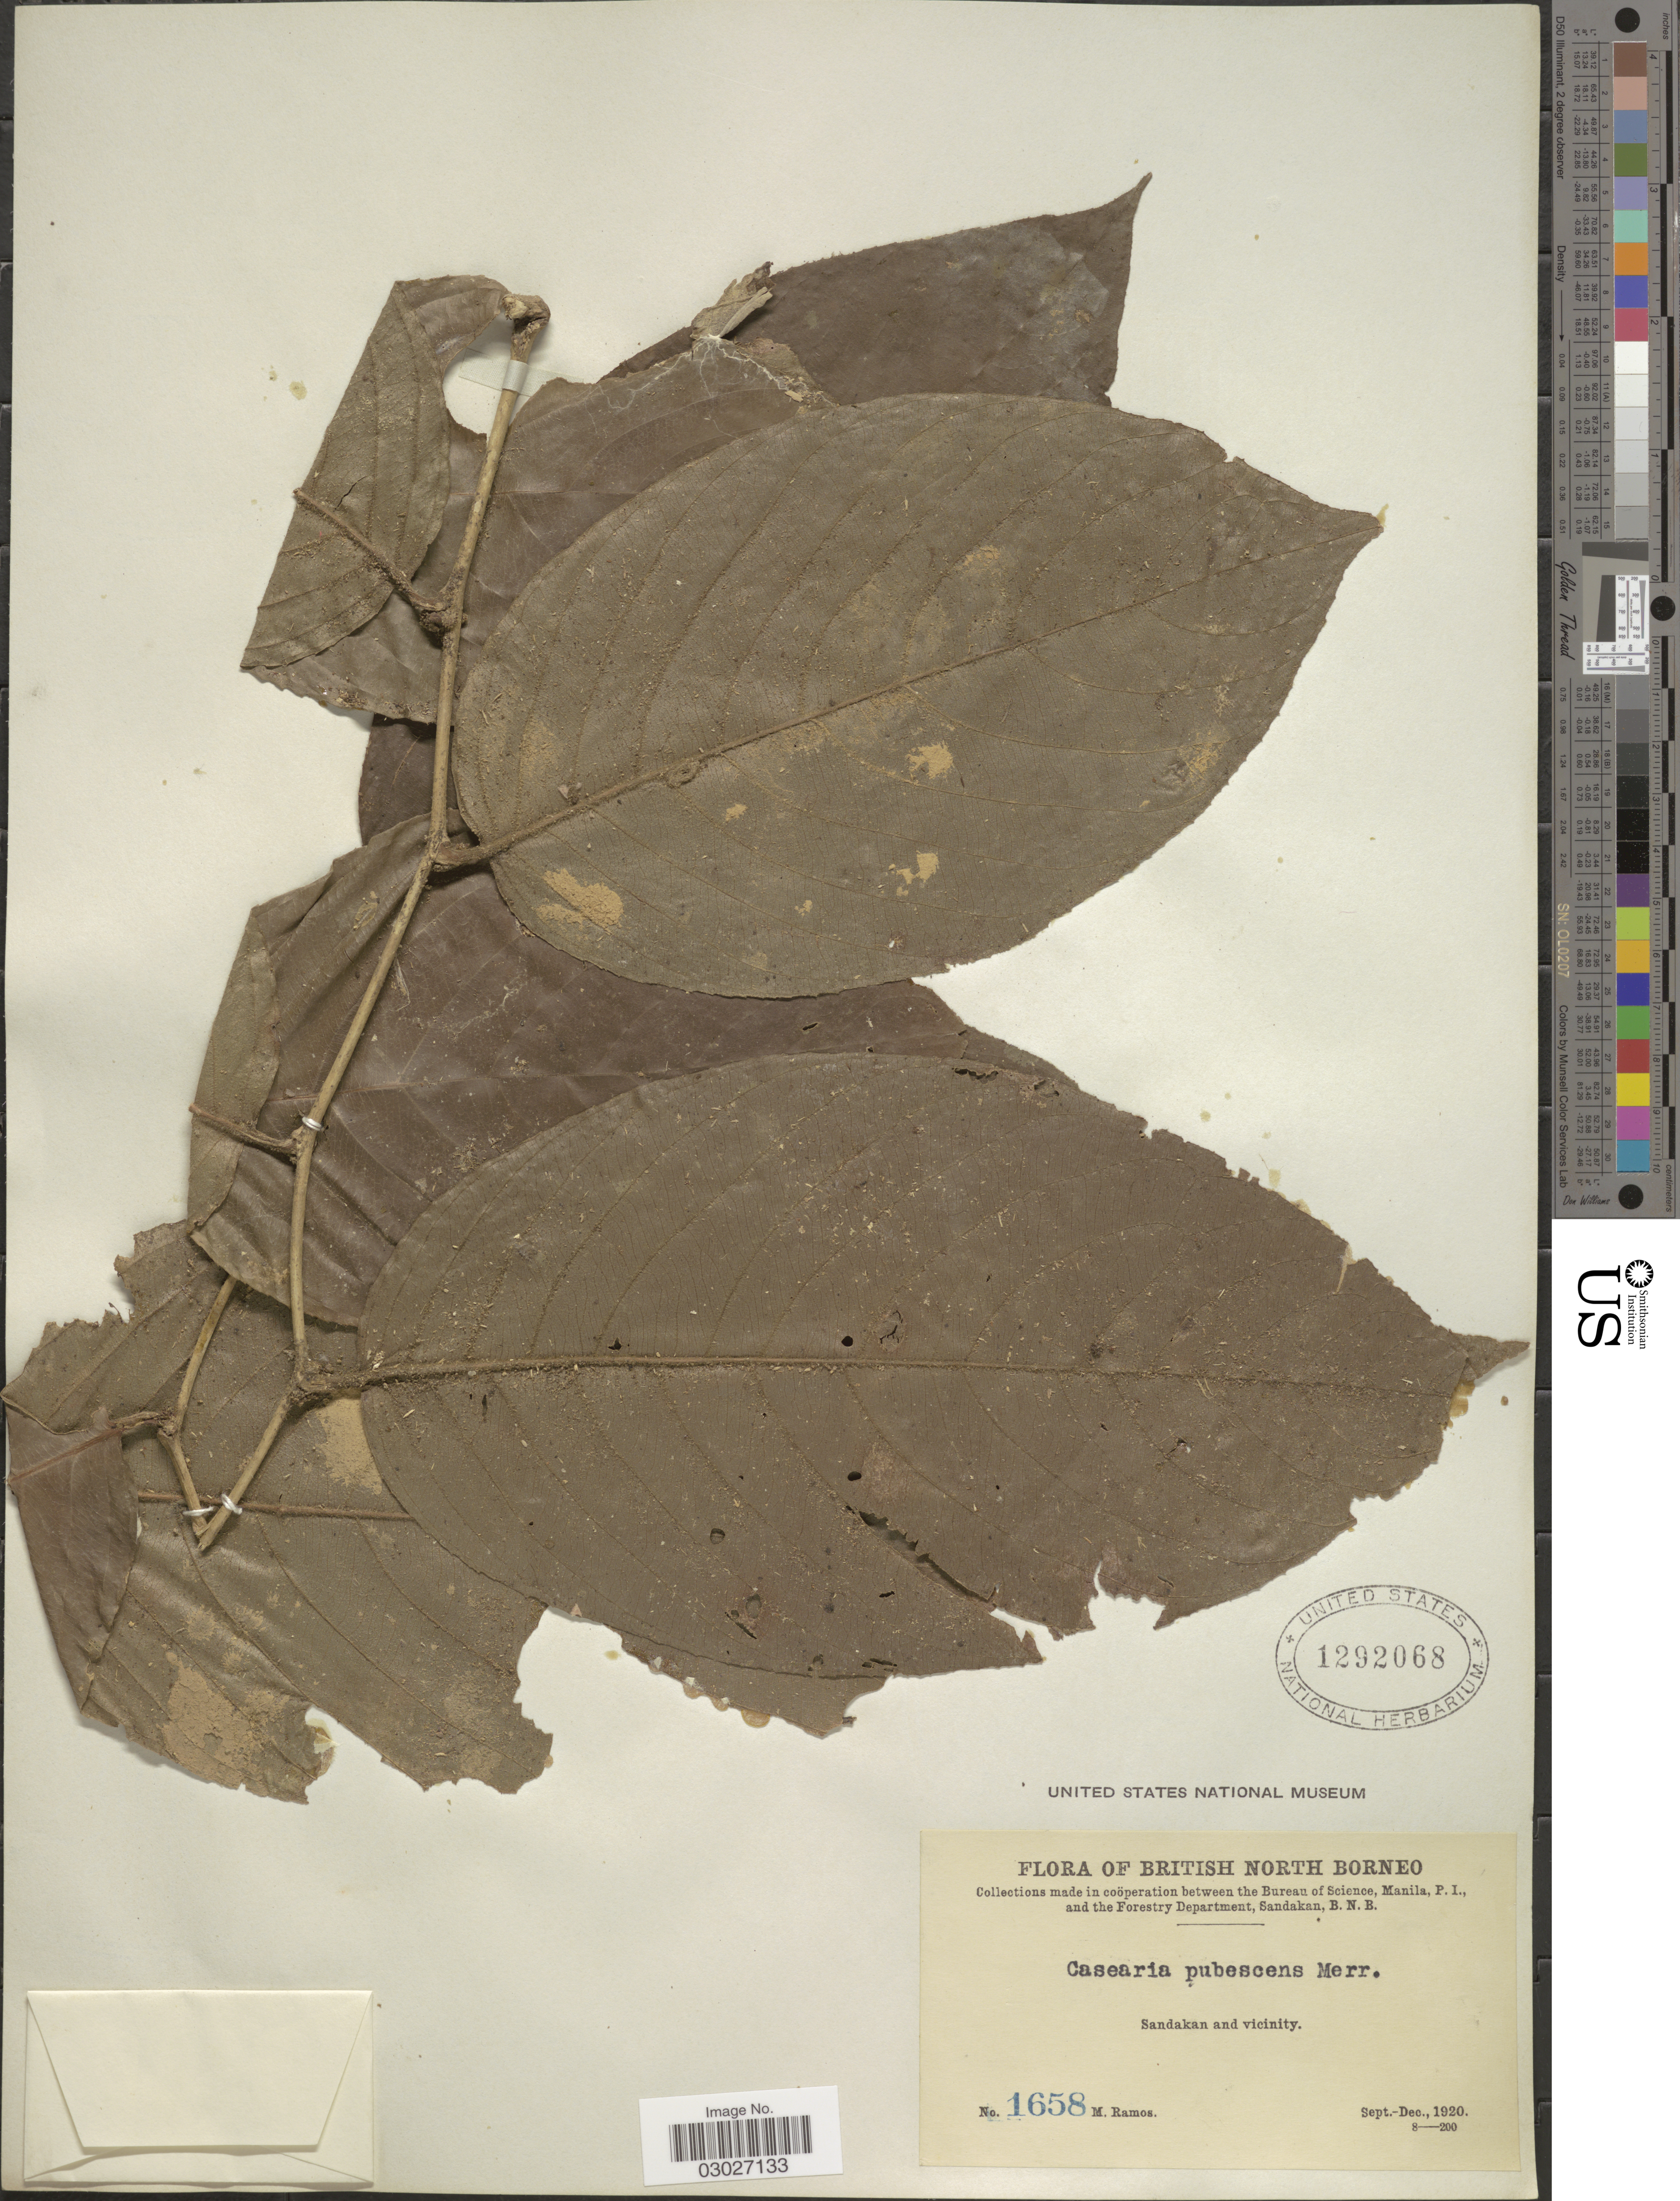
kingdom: Plantae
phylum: Tracheophyta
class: Magnoliopsida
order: Malpighiales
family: Salicaceae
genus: Casearia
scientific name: Casearia pubescens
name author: Merr.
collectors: M. Ramos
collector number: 1658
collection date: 1920-09/1920-12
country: Malaysia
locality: British North Borneo. Sandakan and vicinity.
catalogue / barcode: US 1292068